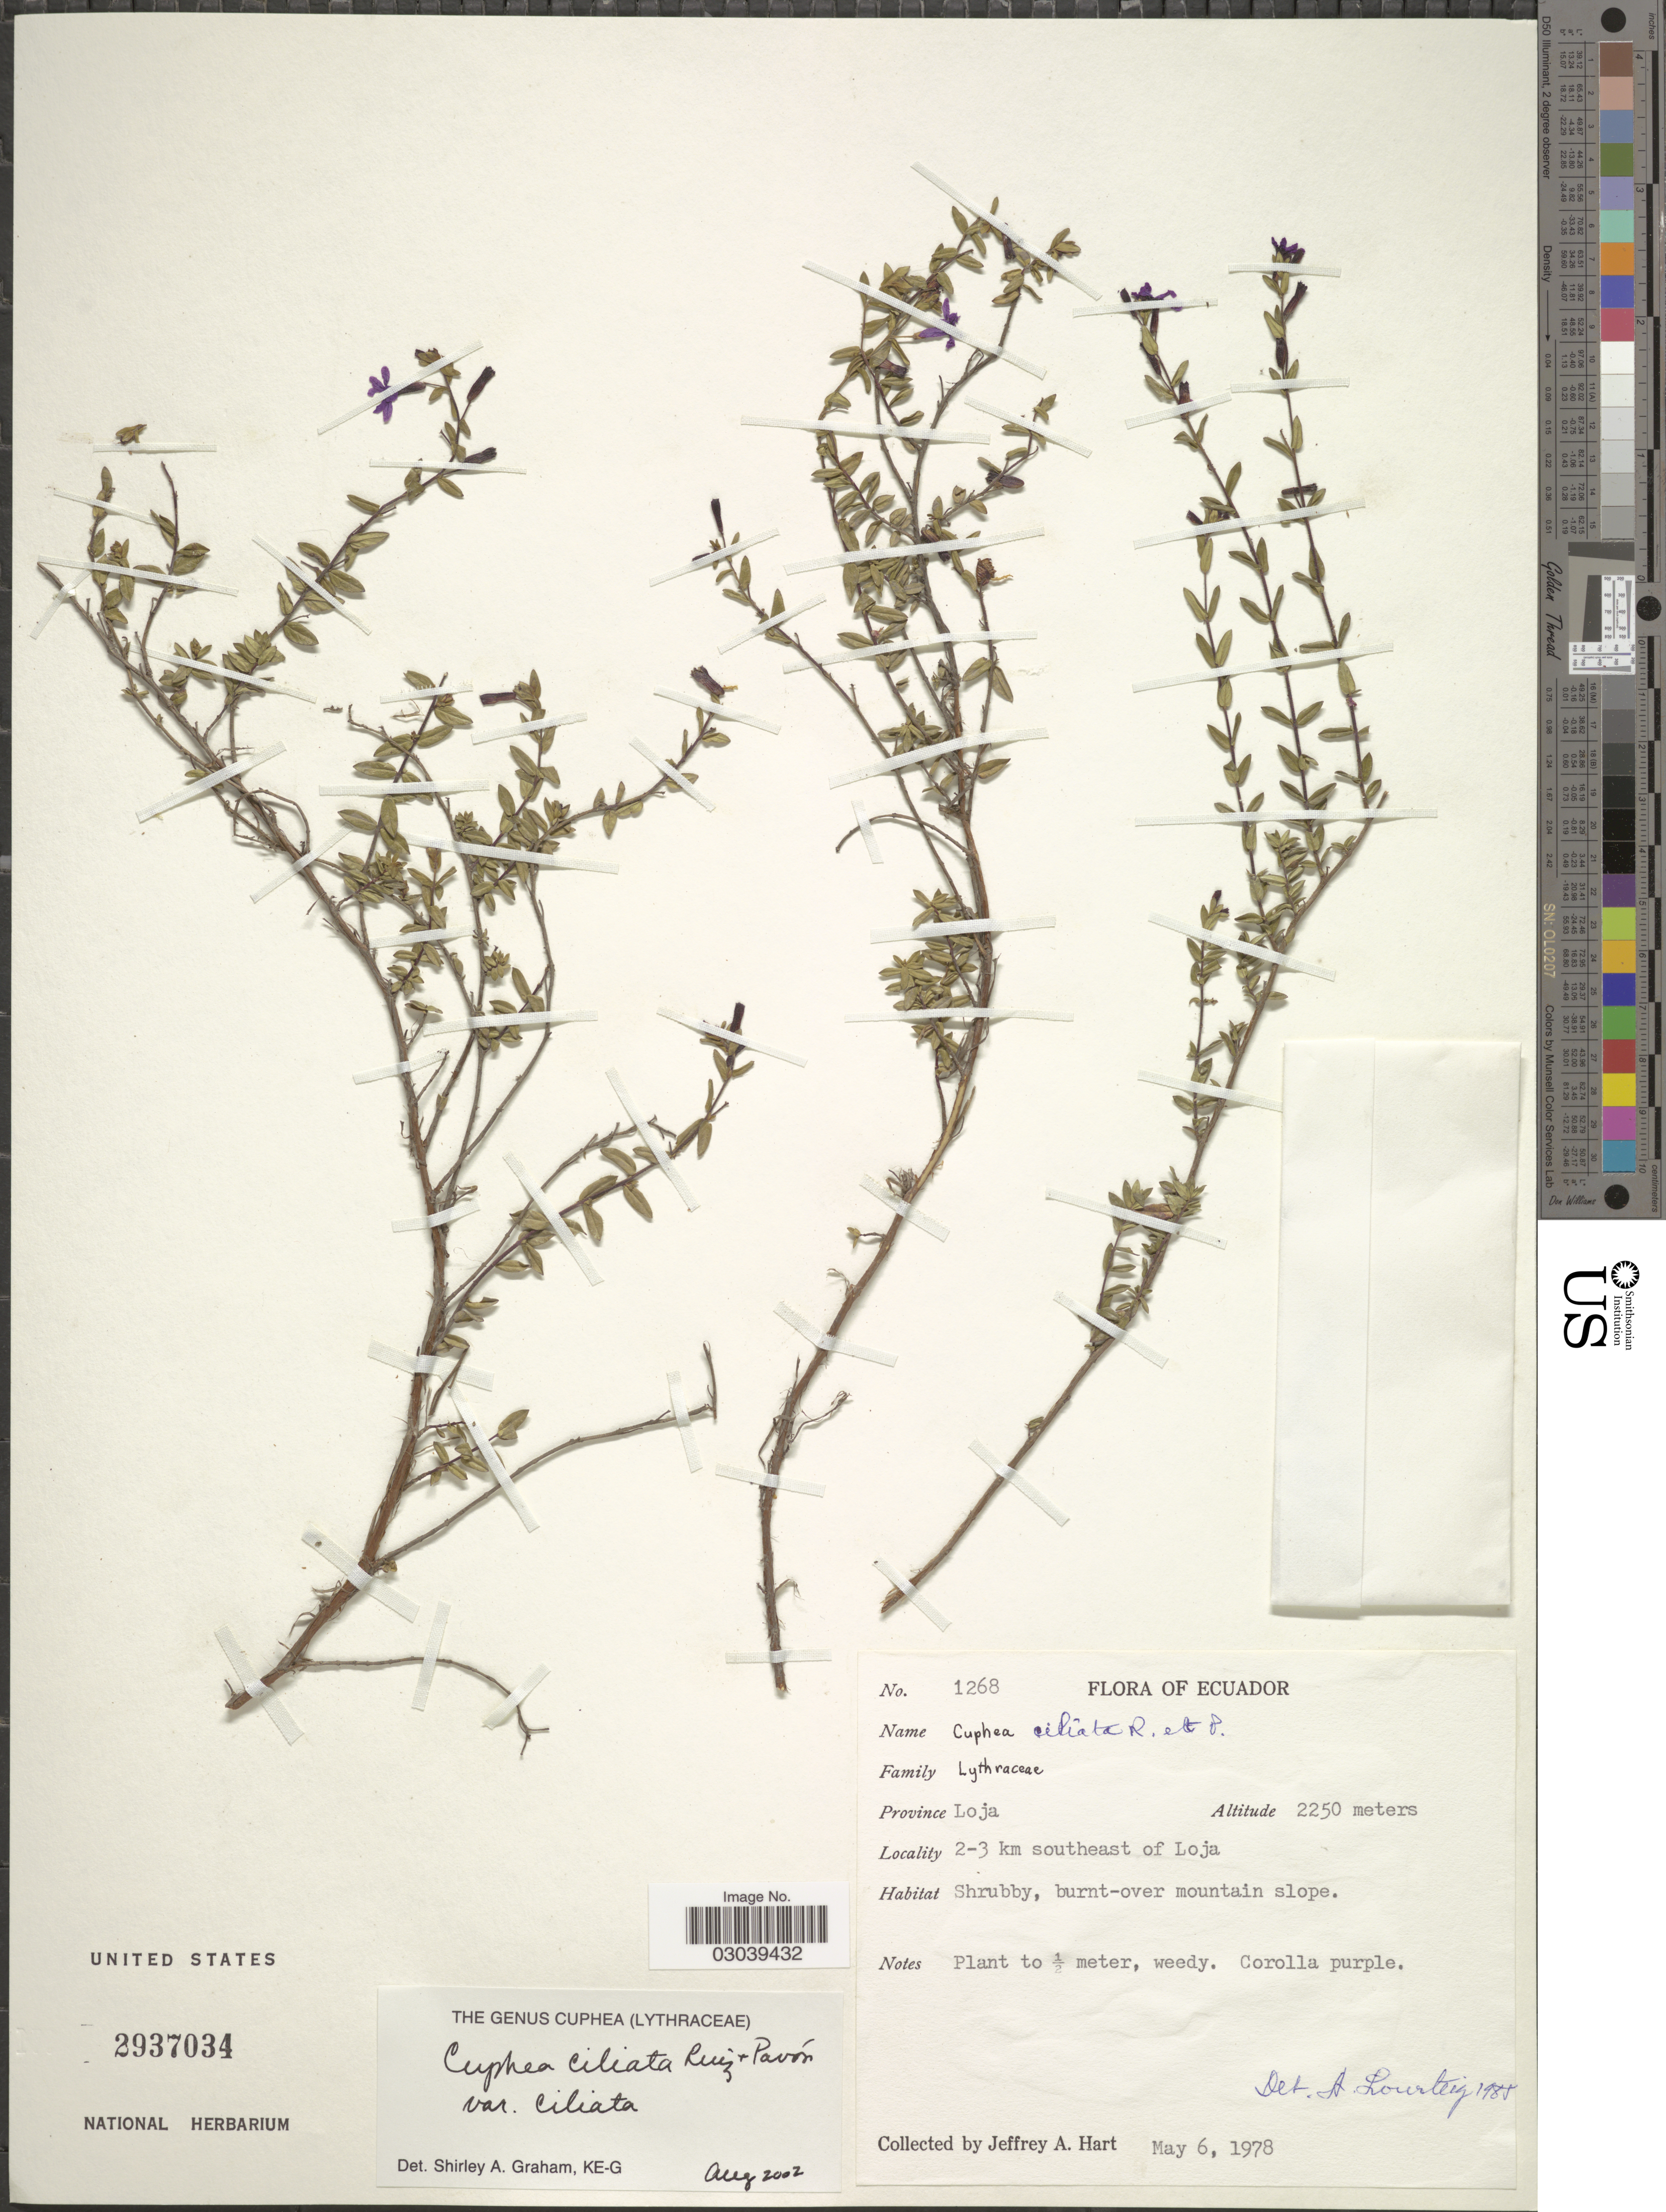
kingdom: Plantae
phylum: Tracheophyta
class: Magnoliopsida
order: Myrtales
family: Lythraceae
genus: Cuphea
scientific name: Cuphea ciliata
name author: Ruiz & Pav.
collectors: J. A. Hart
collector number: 1268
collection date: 1978-05-06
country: Ecuador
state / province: Loja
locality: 2-3 km southeast of Loja.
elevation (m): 2250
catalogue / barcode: US 2937034